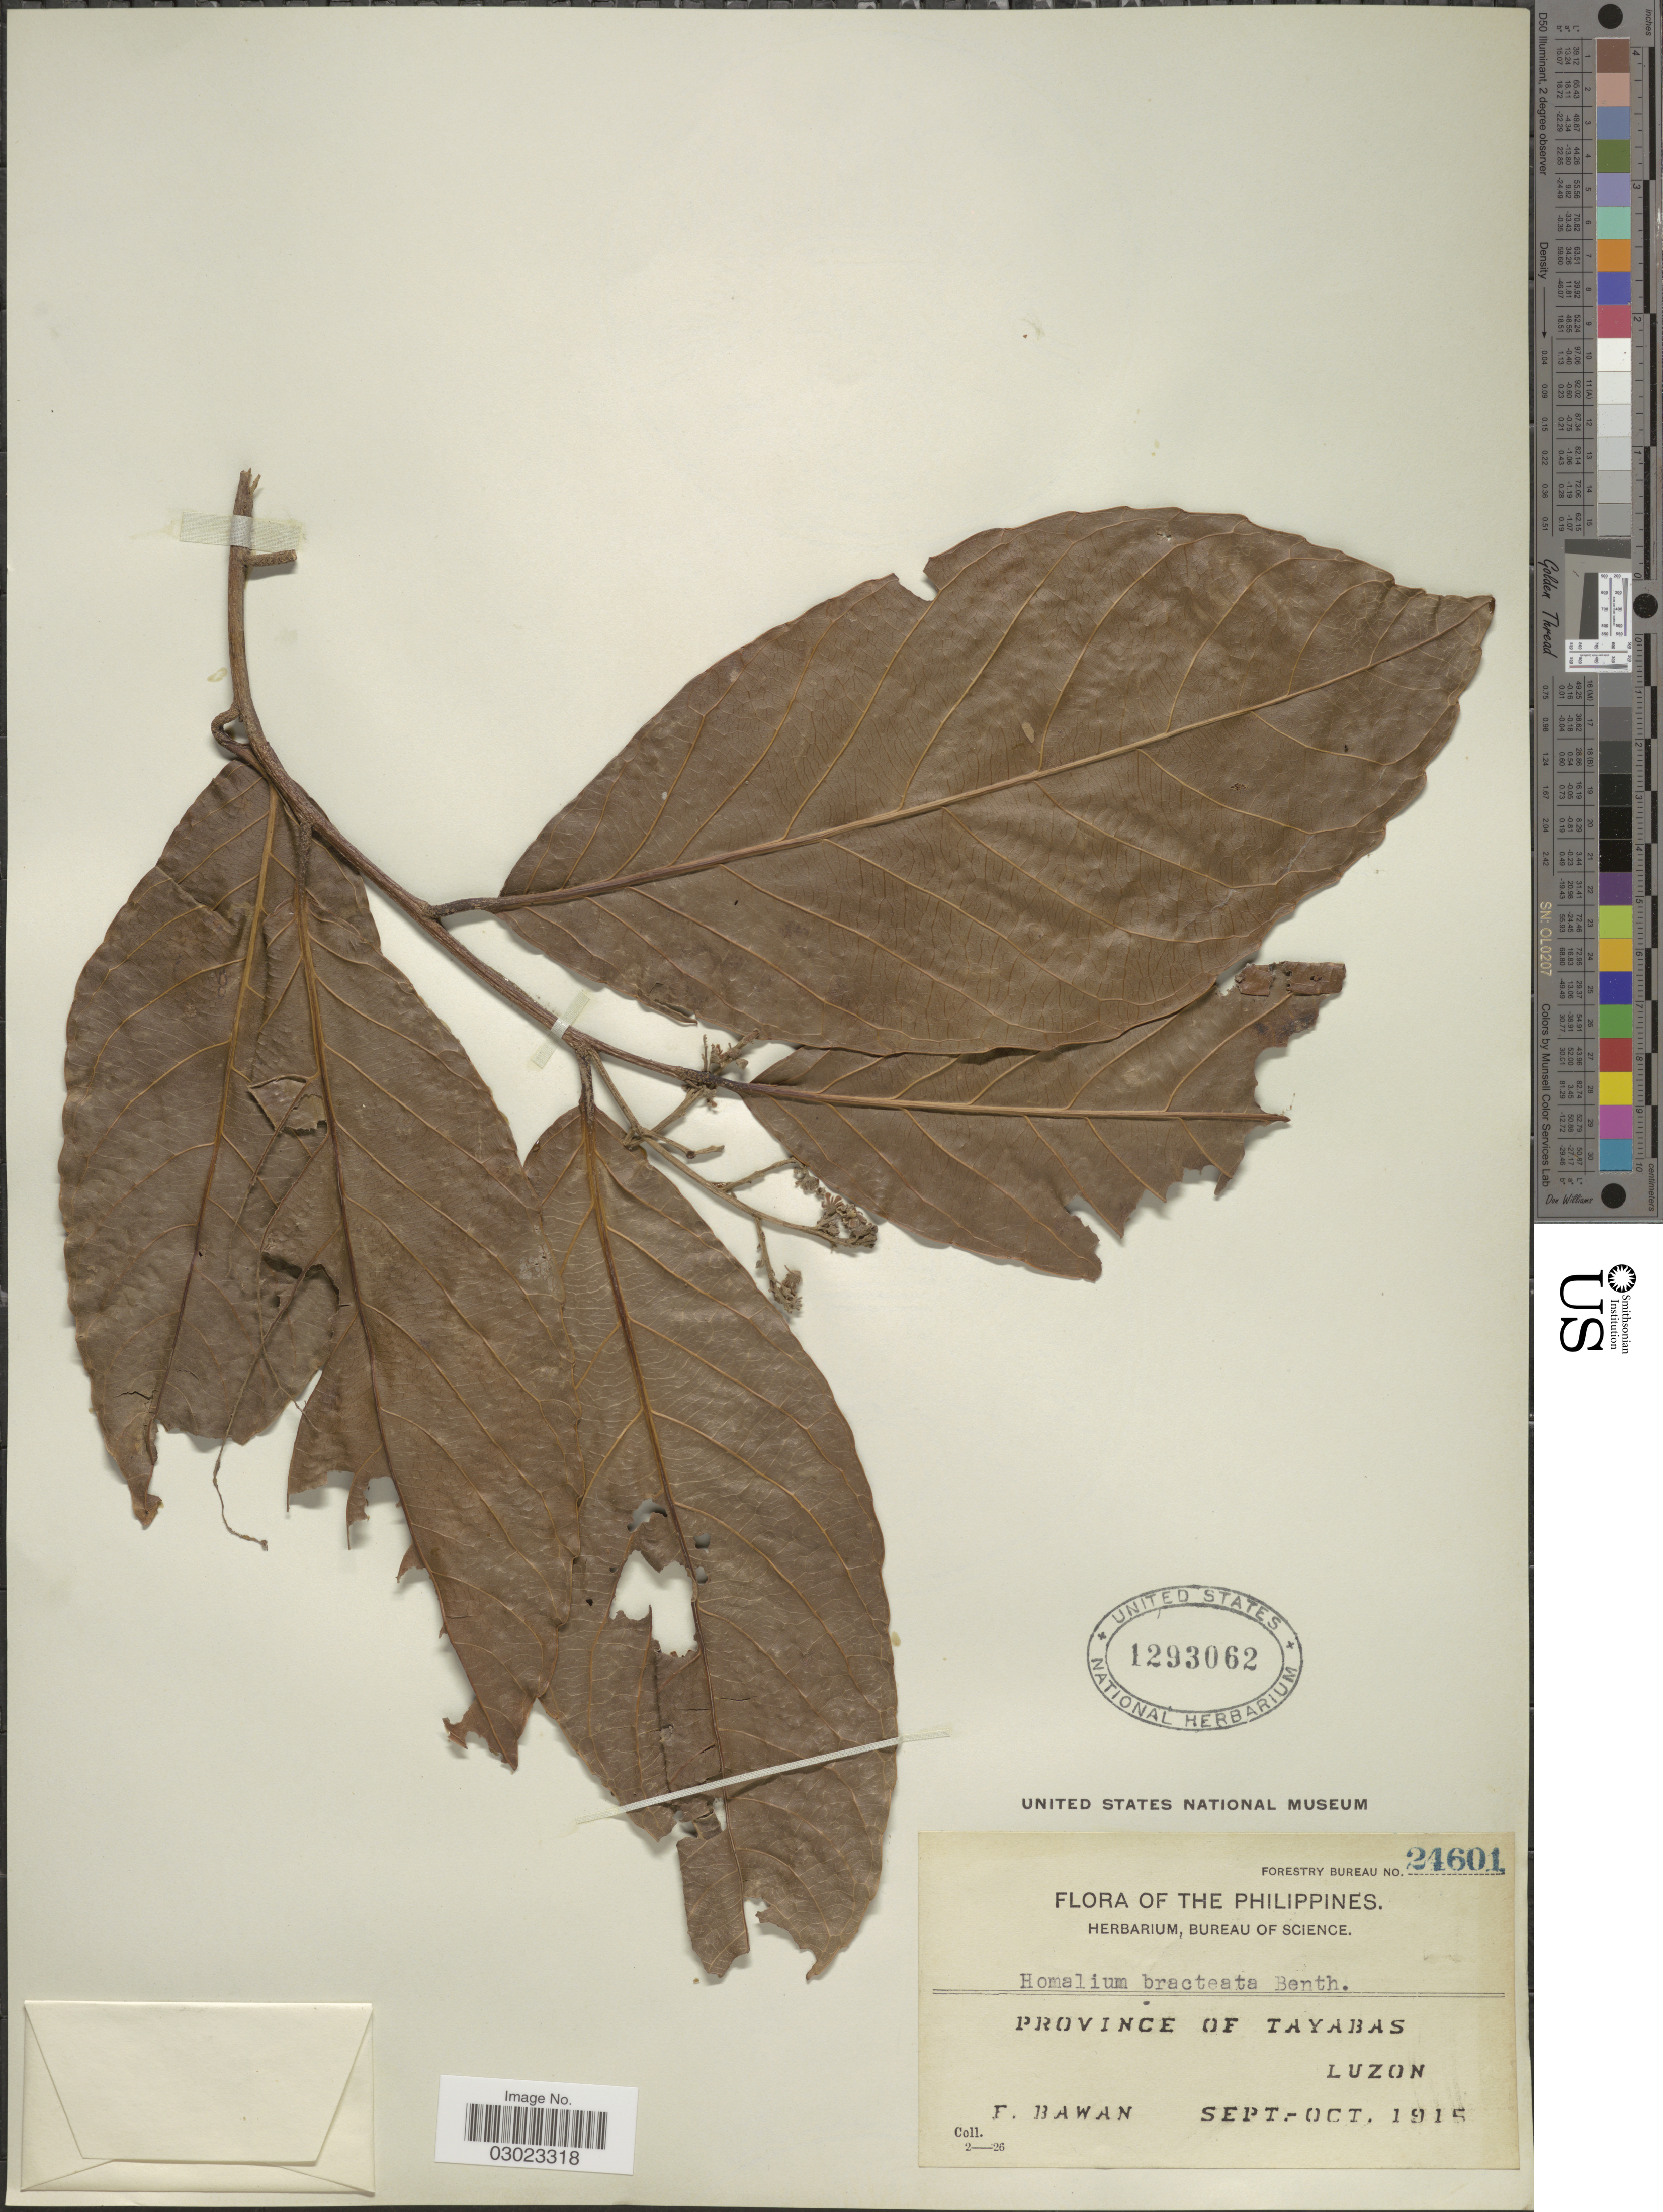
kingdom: Plantae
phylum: Tracheophyta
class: Magnoliopsida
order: Malpighiales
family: Salicaceae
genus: Homalium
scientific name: Homalium bracteatum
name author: Benth.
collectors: F. Bawan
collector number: Forestry Bureau 24601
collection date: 1915-09/1915-10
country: Philippines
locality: Province of Tayabas, Luzon.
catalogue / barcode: US 1293062